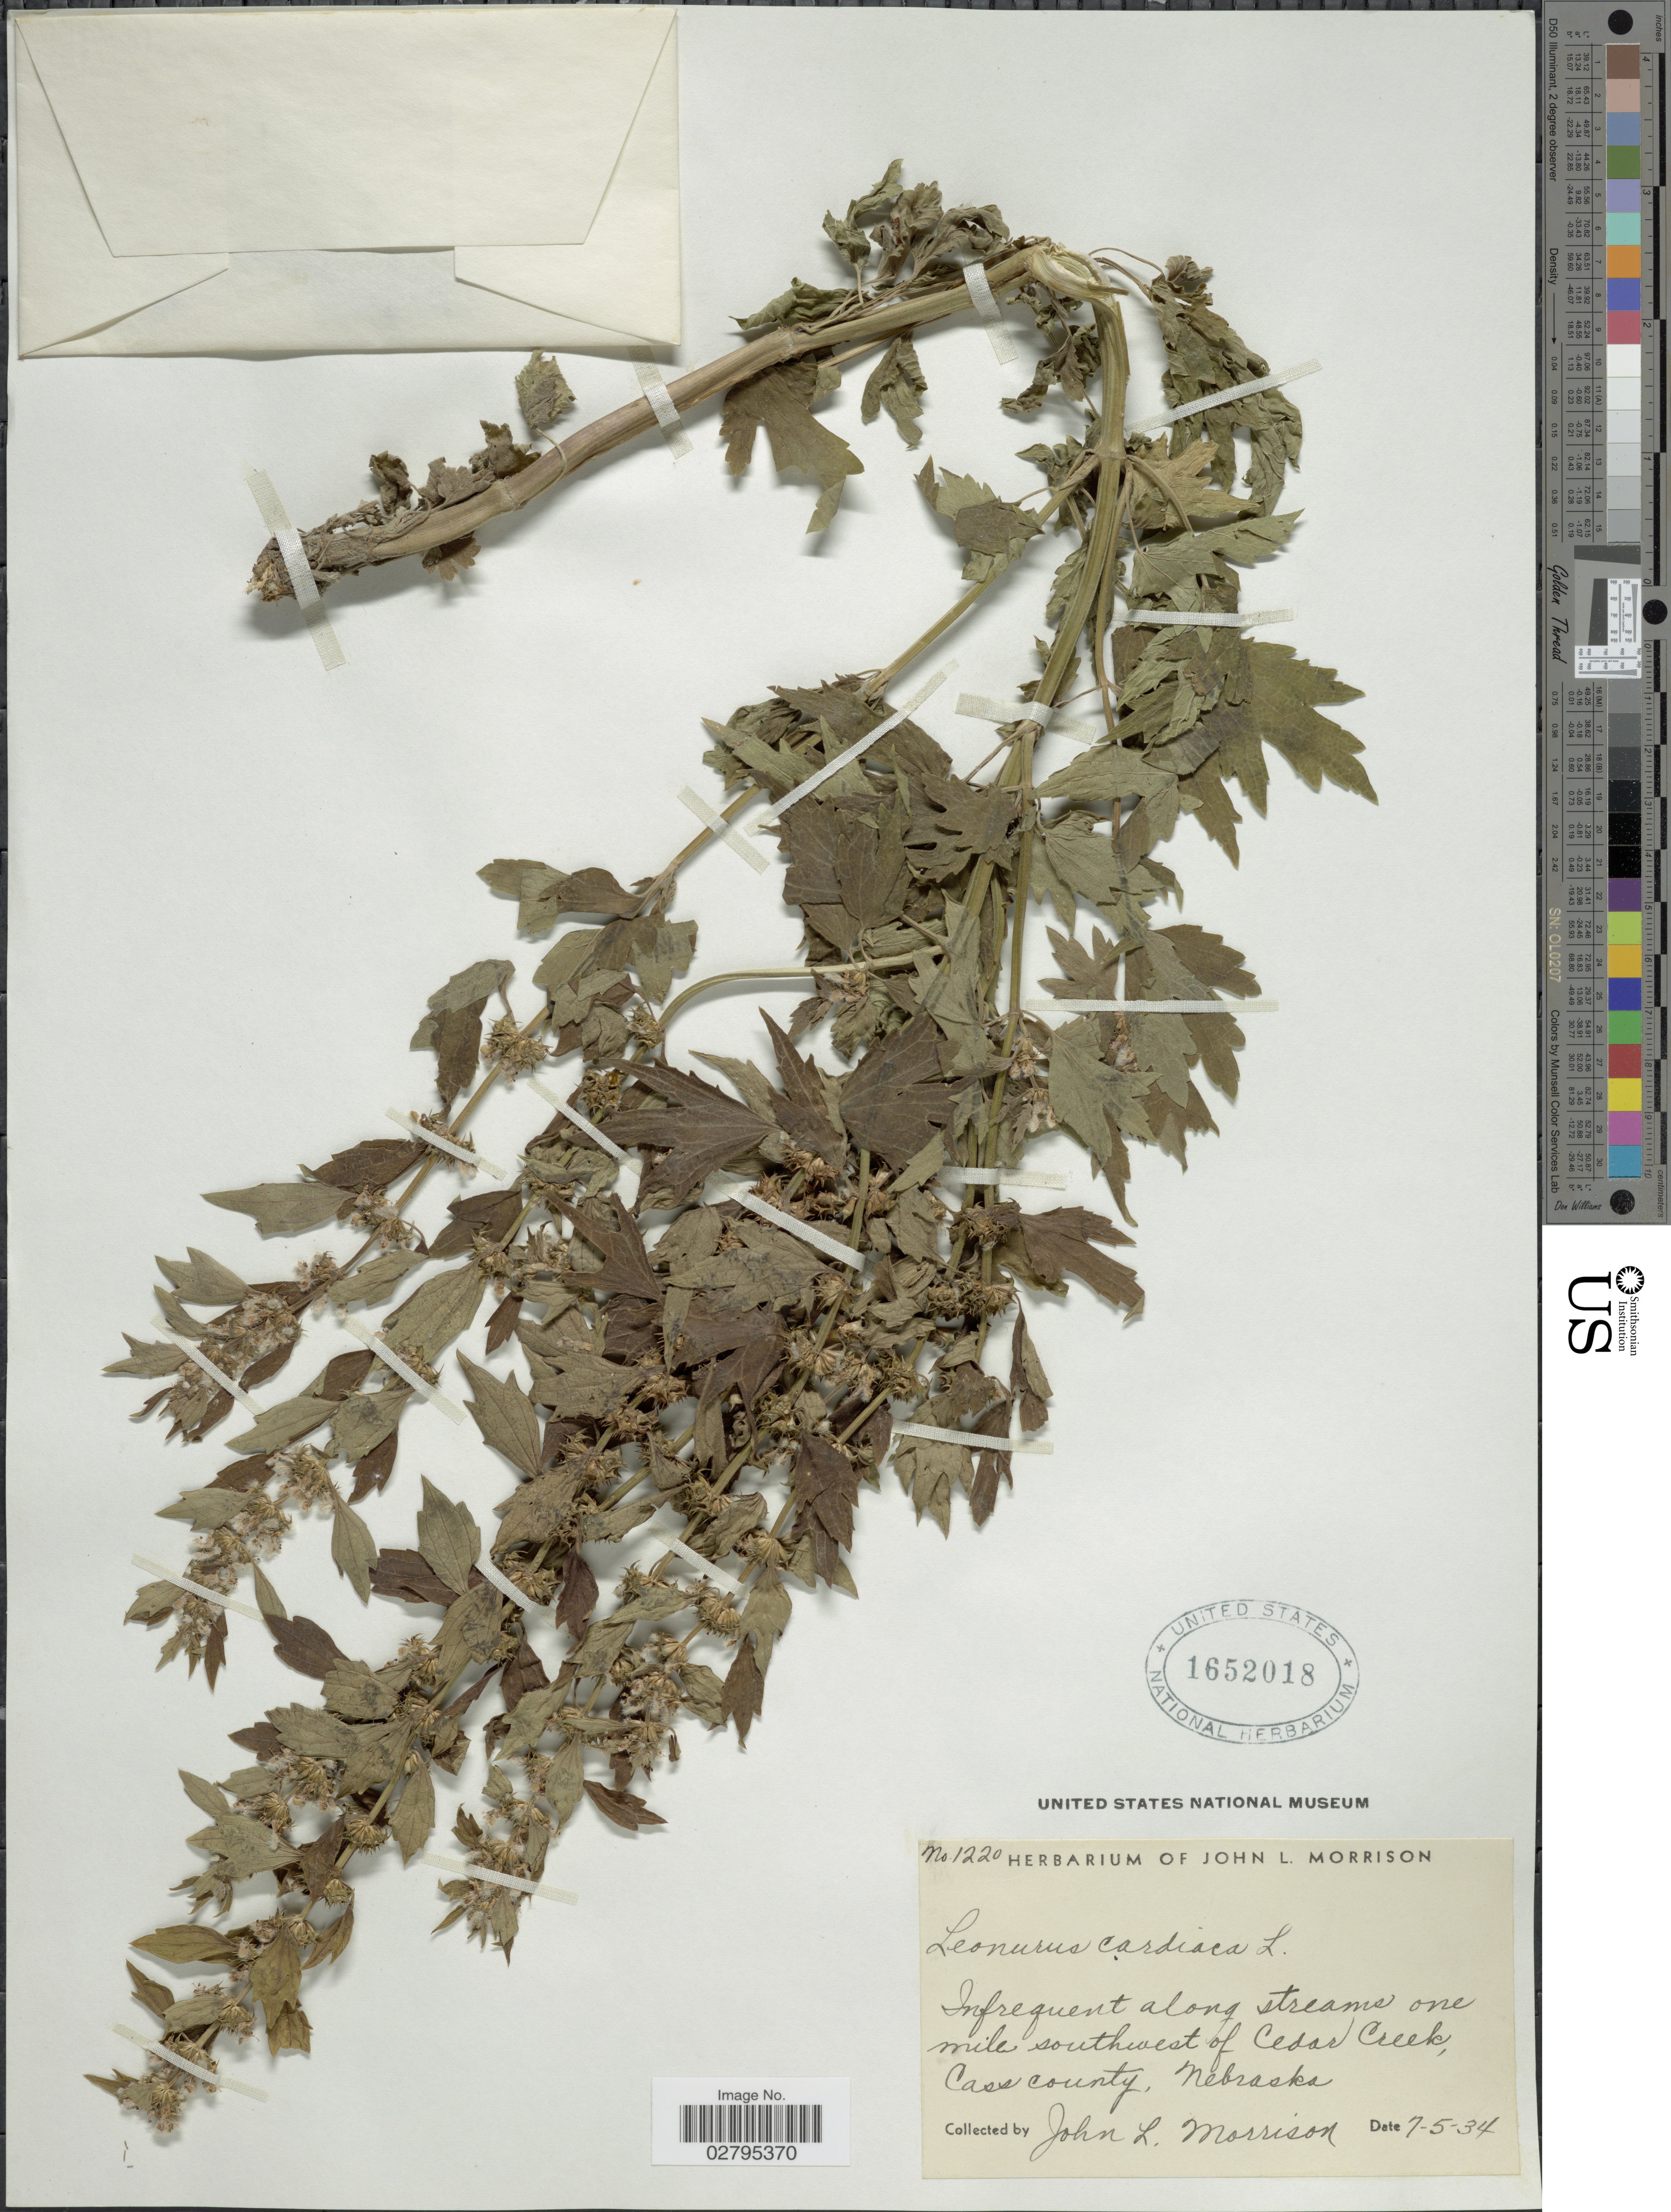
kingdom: Plantae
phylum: Tracheophyta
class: Magnoliopsida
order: Lamiales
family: Lamiaceae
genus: Leonurus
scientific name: Leonurus cardiaca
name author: L.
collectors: J. Morrison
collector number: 1220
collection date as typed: Transcribed d/m/y: 5/7/34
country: United States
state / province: Nebraska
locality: One mile southwest of Cedar Creek, Cass County.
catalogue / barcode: US 1652018